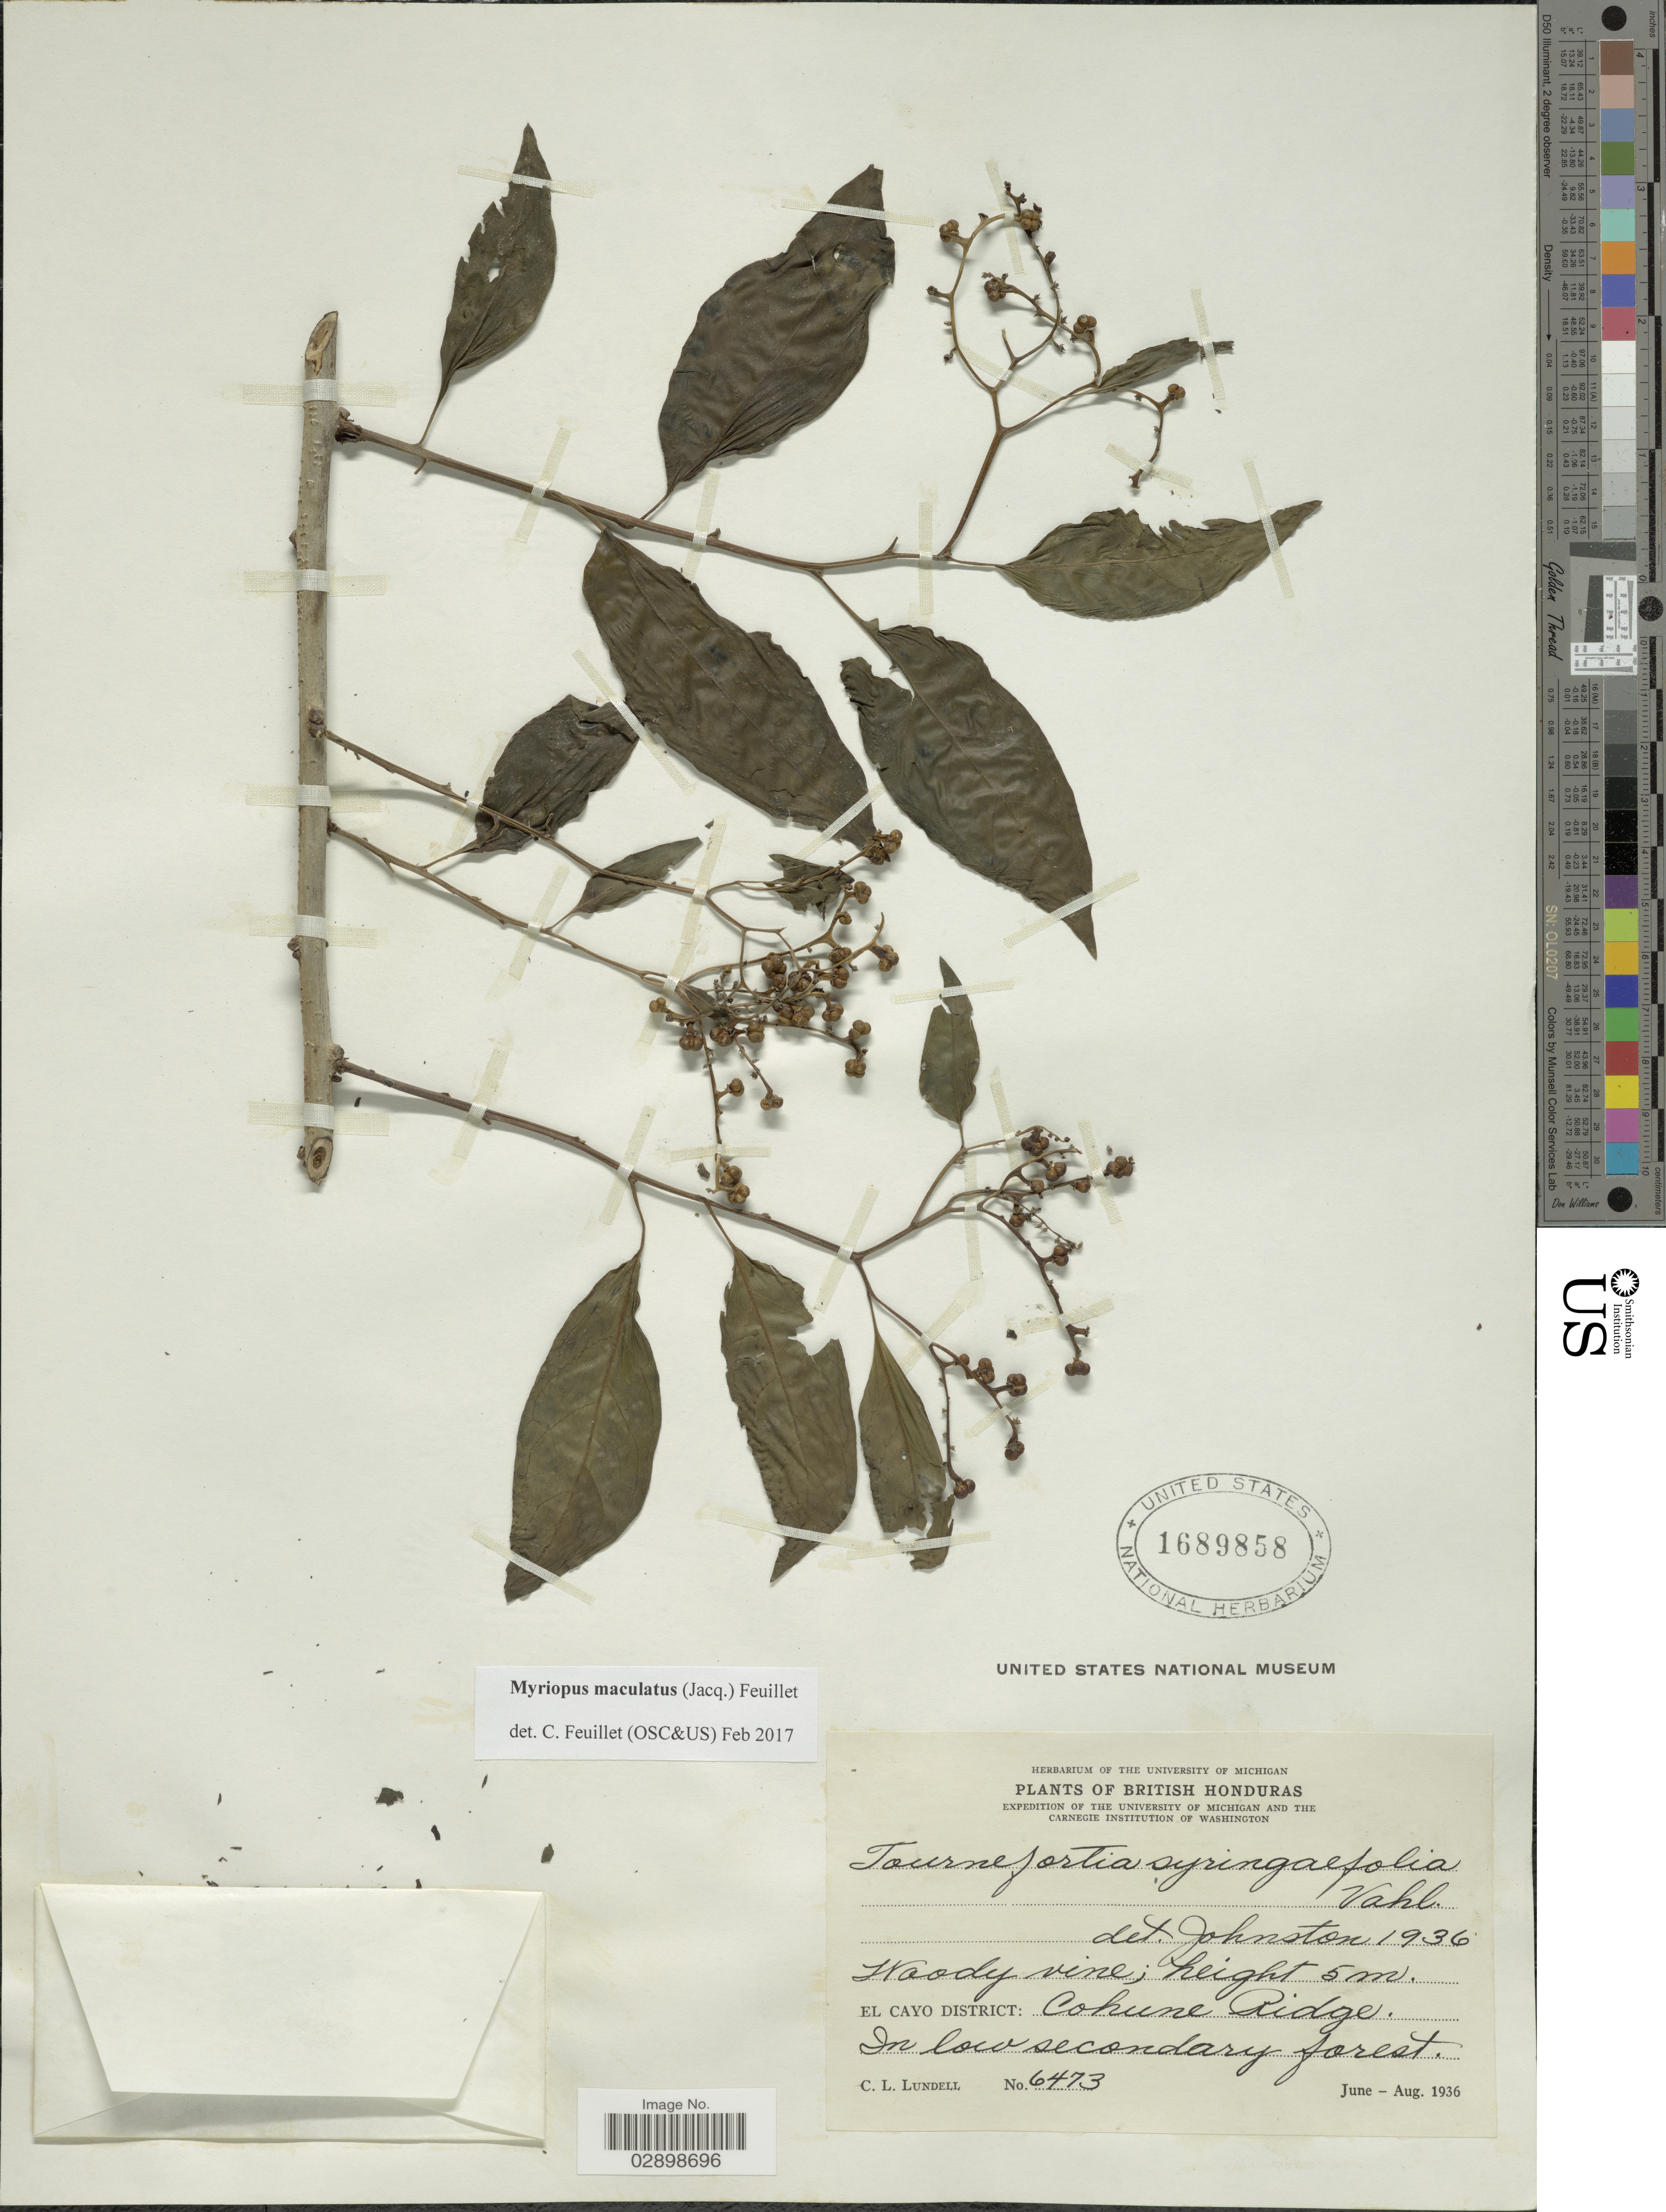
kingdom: Plantae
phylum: Tracheophyta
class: Magnoliopsida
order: Boraginales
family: Heliotropiaceae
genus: Myriopus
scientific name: Myriopus maculatus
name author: (Jacq.) Feuillet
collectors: C. L. Lundell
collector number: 6473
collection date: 1936-06/1936-08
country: Belize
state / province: Cayo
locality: El Cayo District: Cohune Ridge.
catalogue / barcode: US 1689858